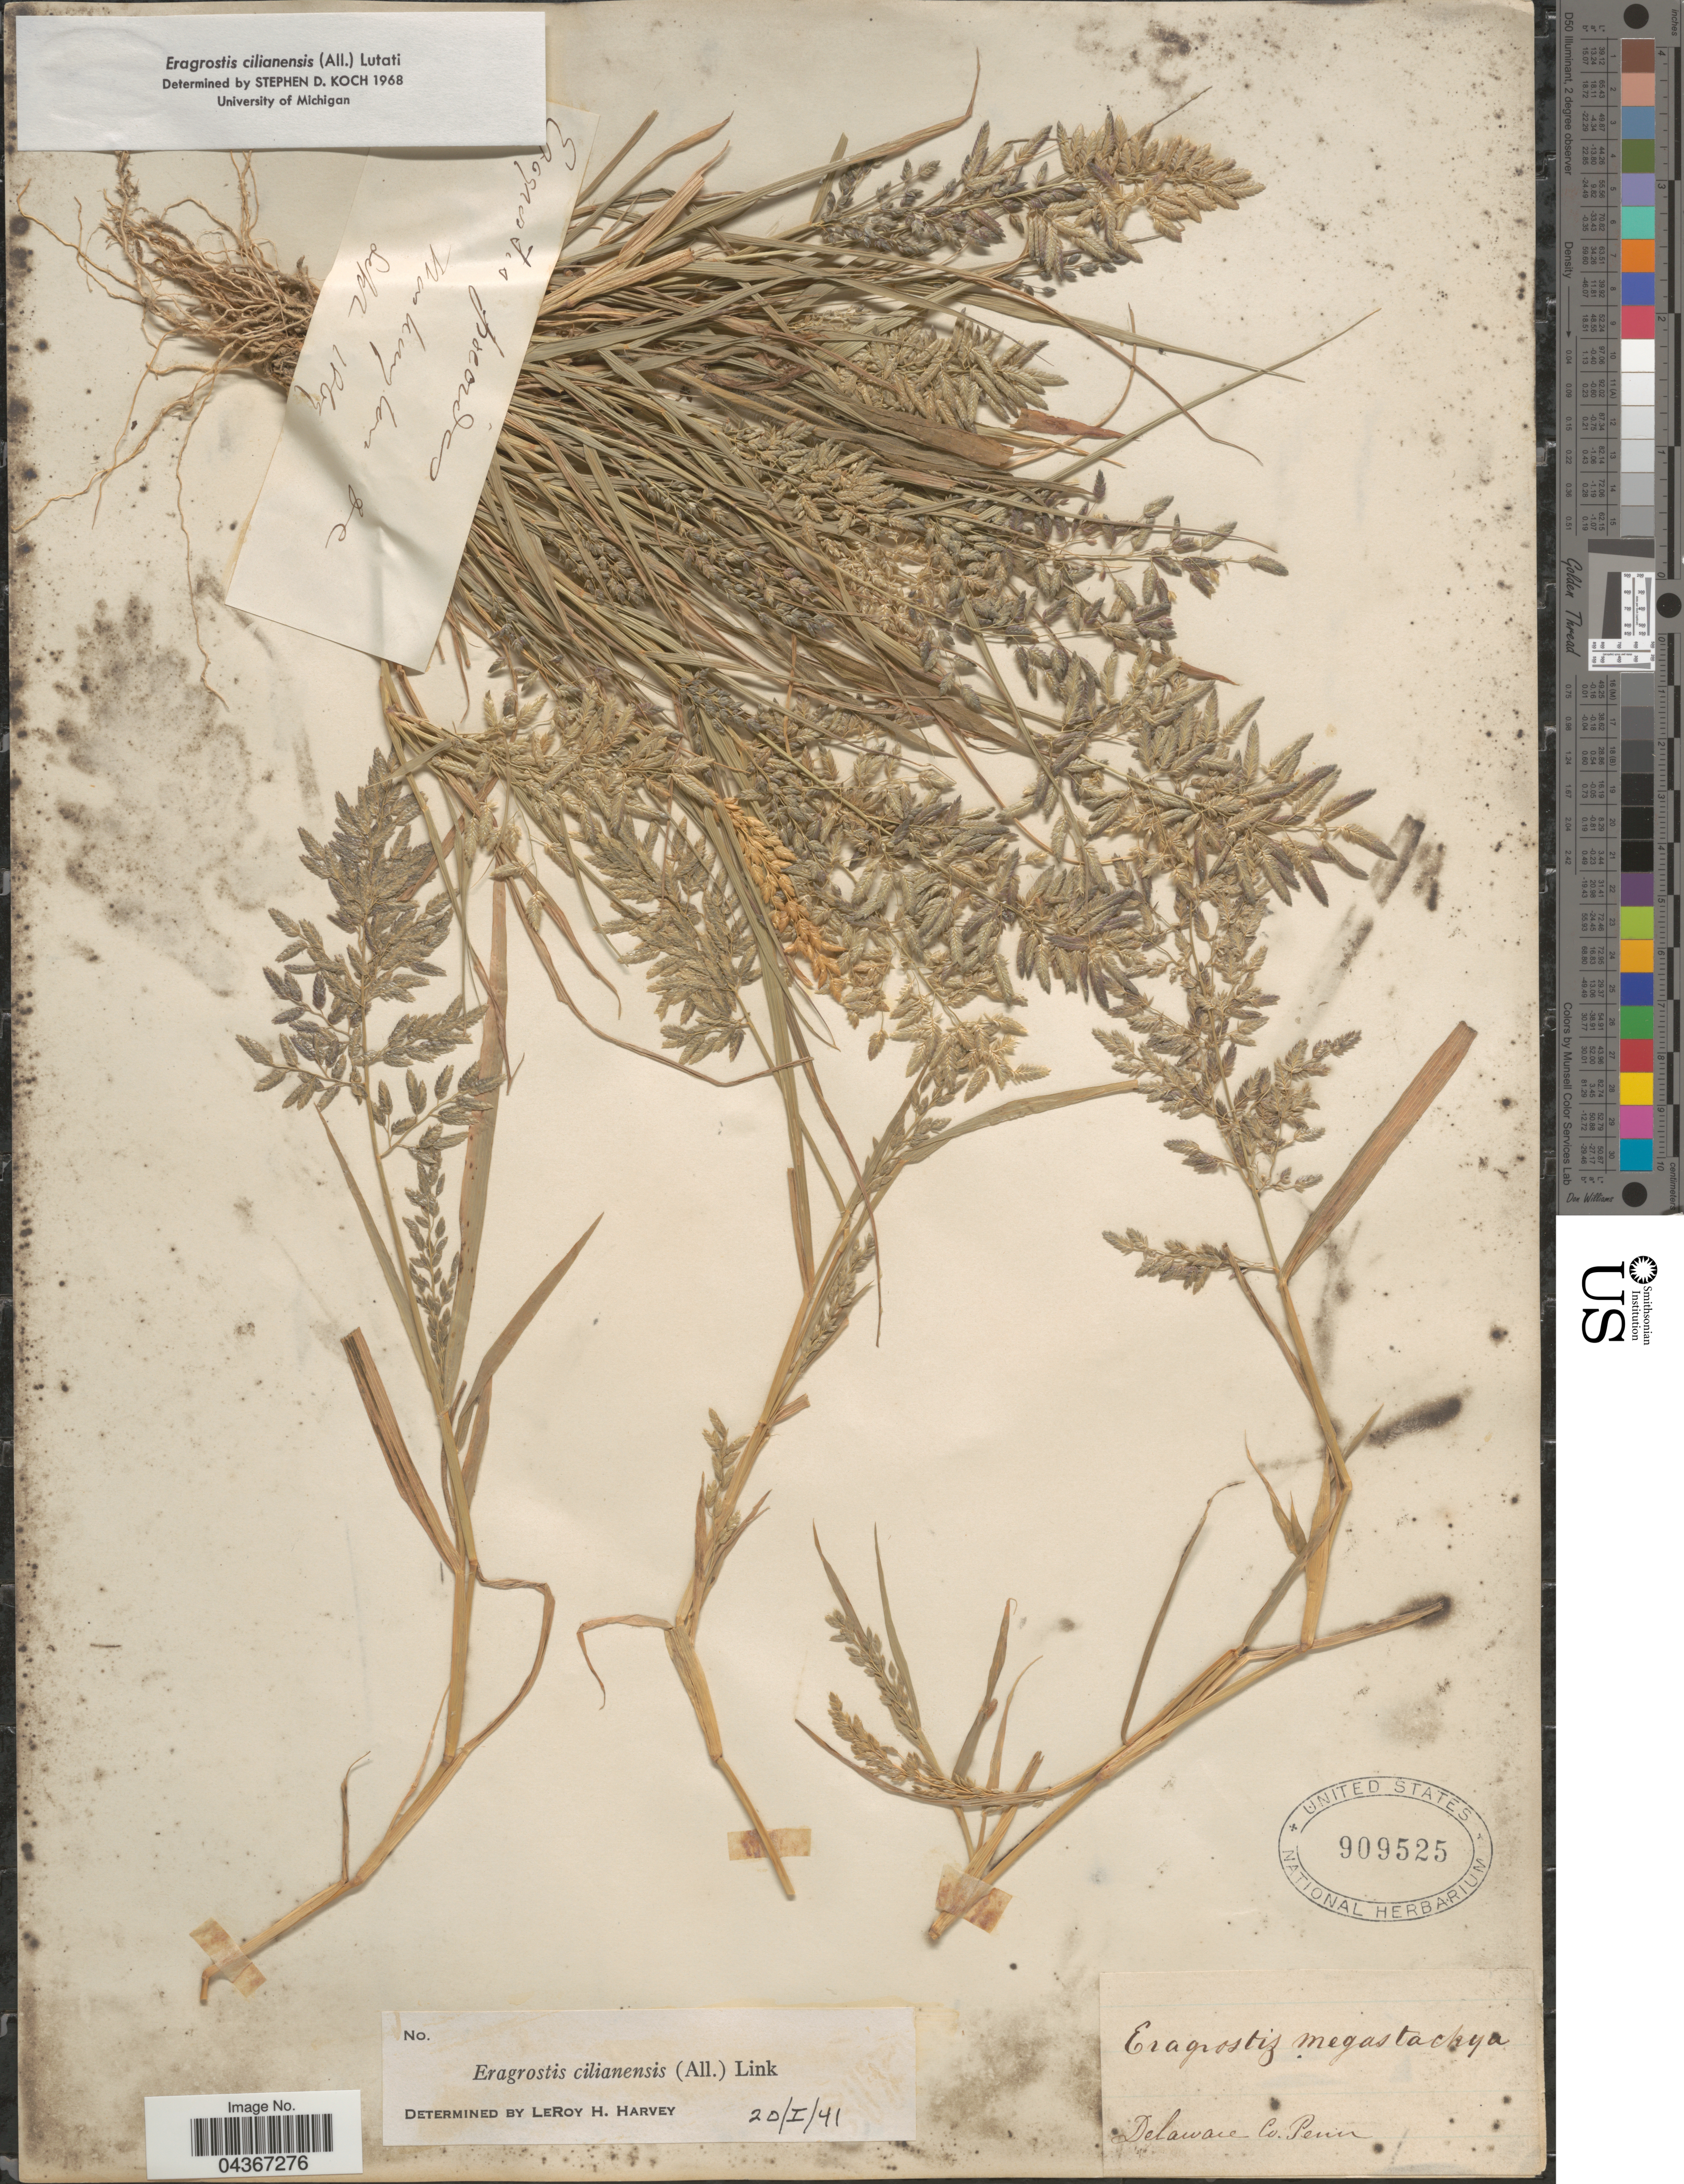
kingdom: Plantae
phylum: Tracheophyta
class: Liliopsida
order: Poales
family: Poaceae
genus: Eragrostis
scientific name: Eragrostis cilianensis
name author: (Bellardi) Vignolo ex Janch.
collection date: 1869-09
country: United States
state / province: District of Columbia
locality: Washington DC.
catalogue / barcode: US 909525-2